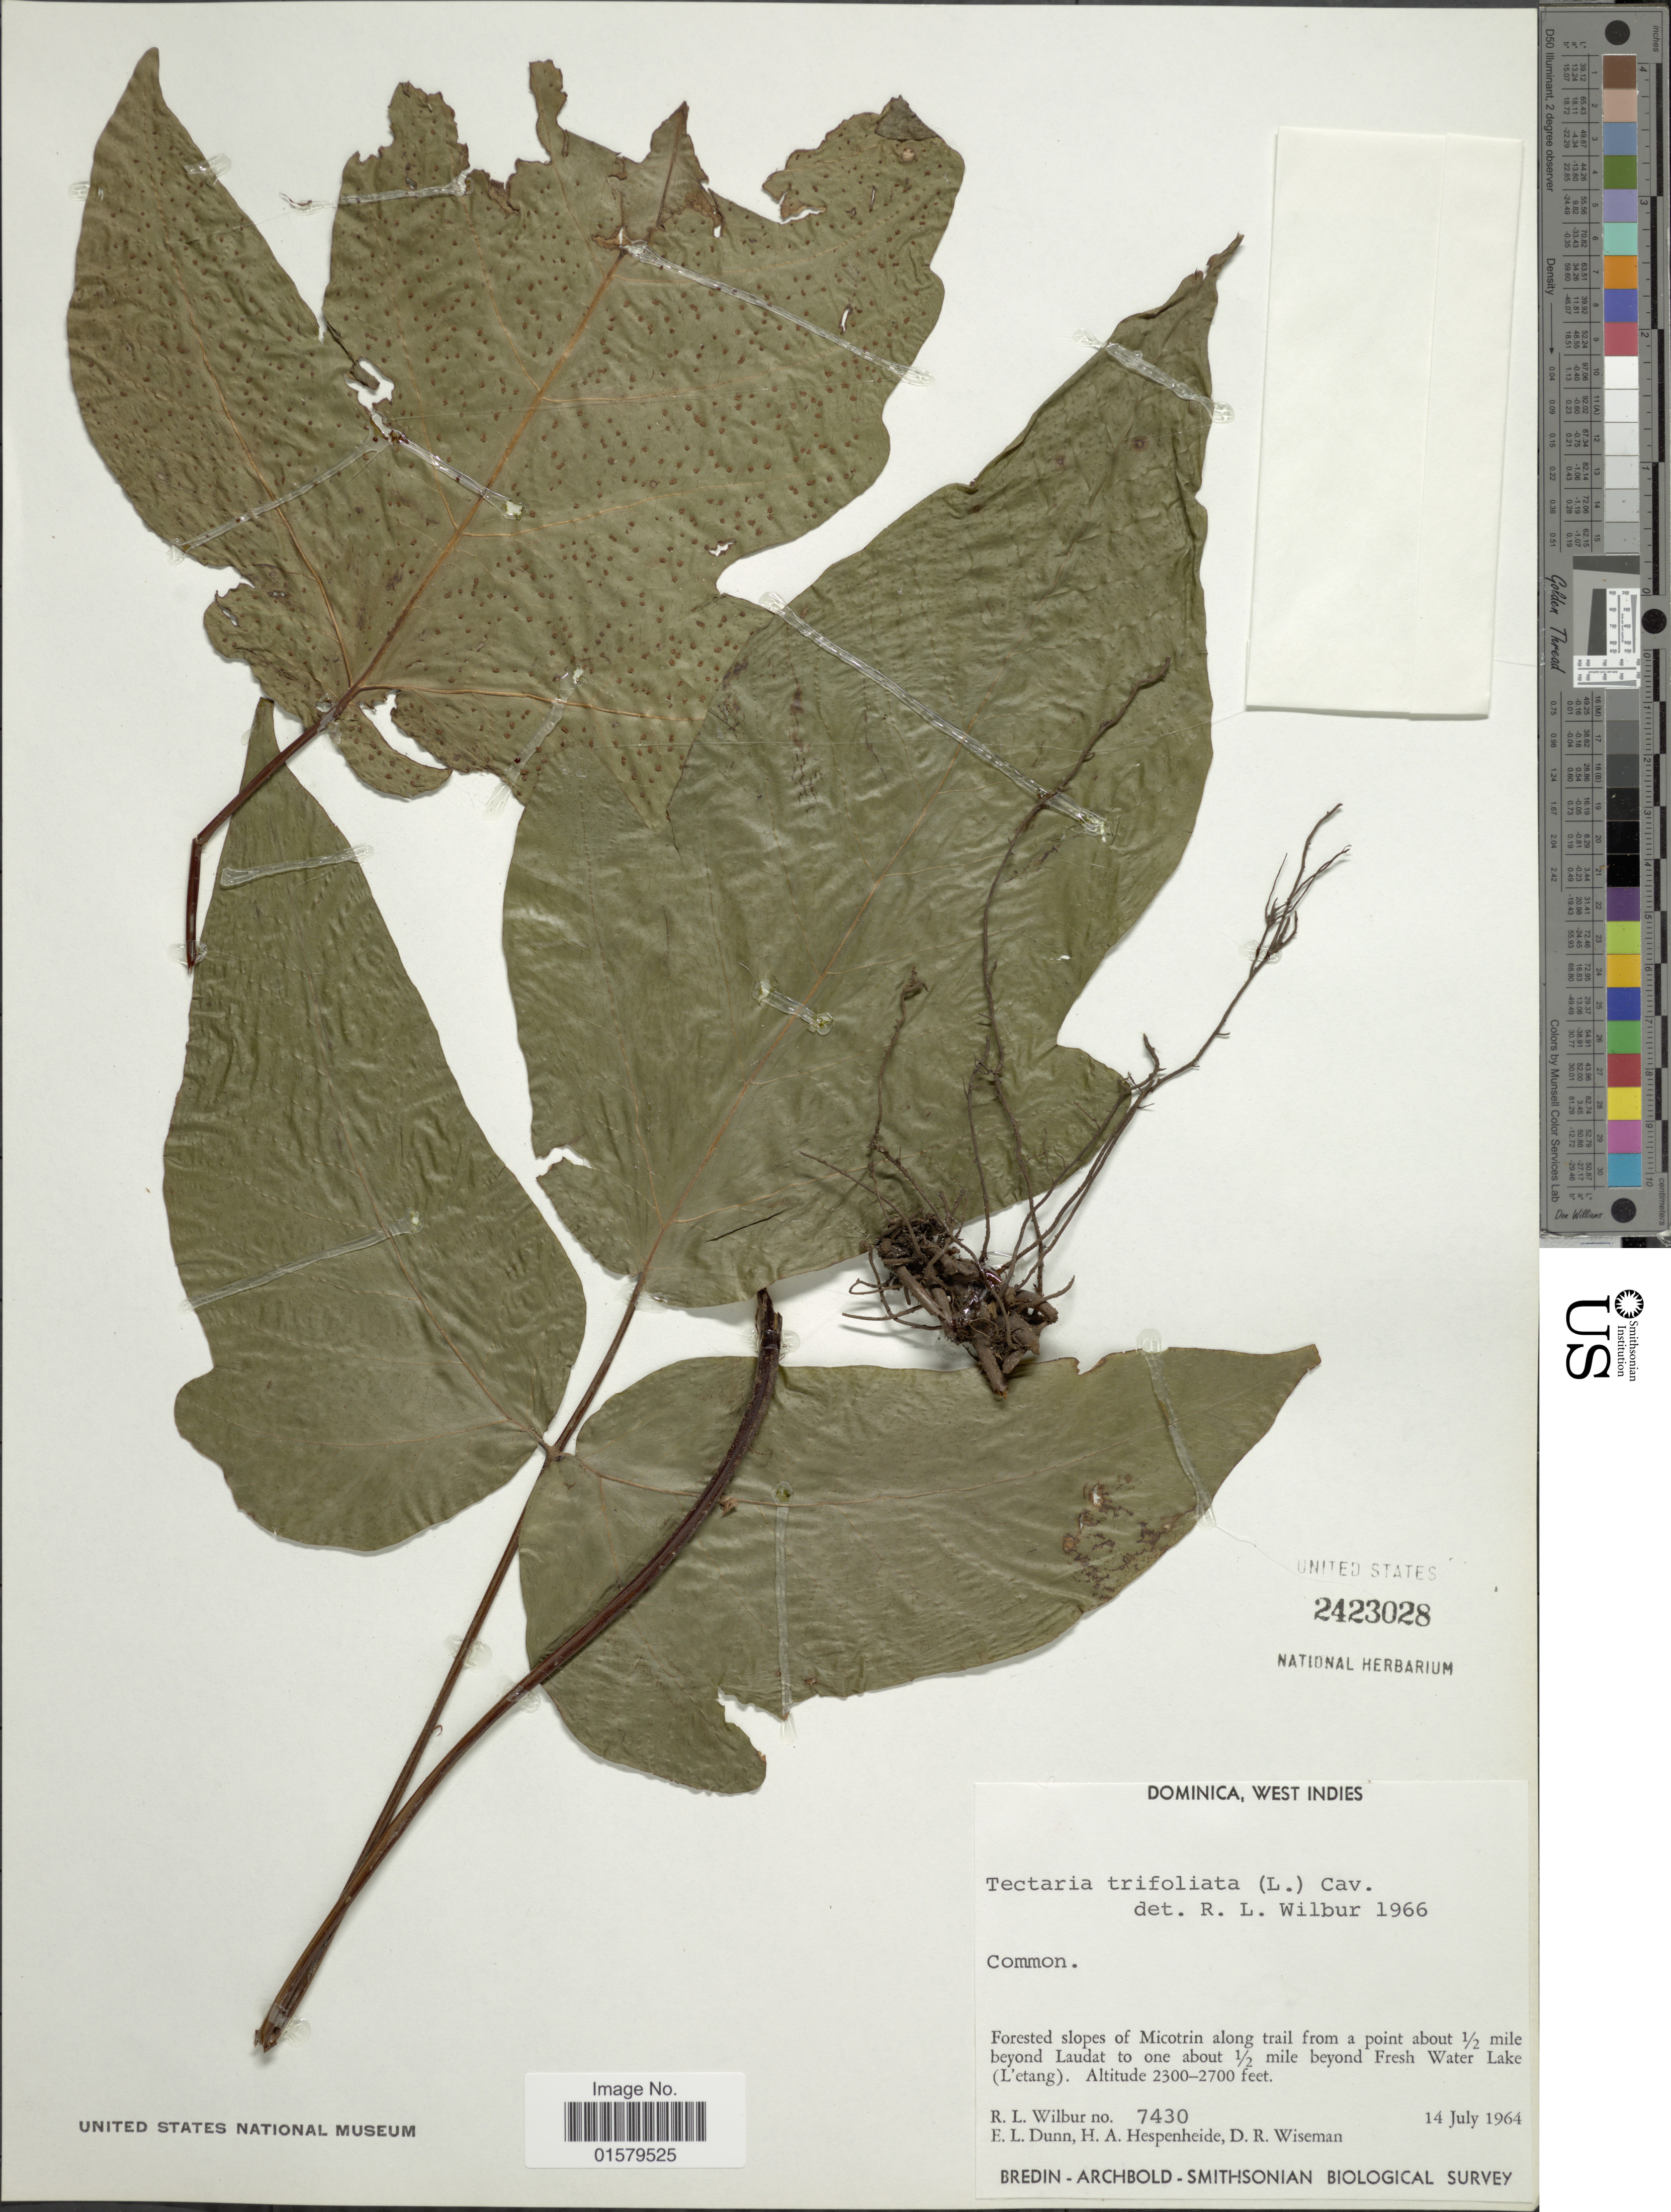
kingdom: Plantae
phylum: Tracheophyta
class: Polypodiopsida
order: Polypodiales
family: Tectariaceae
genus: Tectaria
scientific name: Tectaria trifoliata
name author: (L.) Cav.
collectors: R. L. Wilbur, E. Dunn, H. A. Hespenheide & D. R. Wiseman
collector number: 7430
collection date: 1964-07-14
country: Dominica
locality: Forested slopes of Micotrin along trail from a point about 1/2 mile beyond Laudat to one about 1/2 mile beyond Fresh Water Lake (L ' etang)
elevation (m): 701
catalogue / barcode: US 2423028